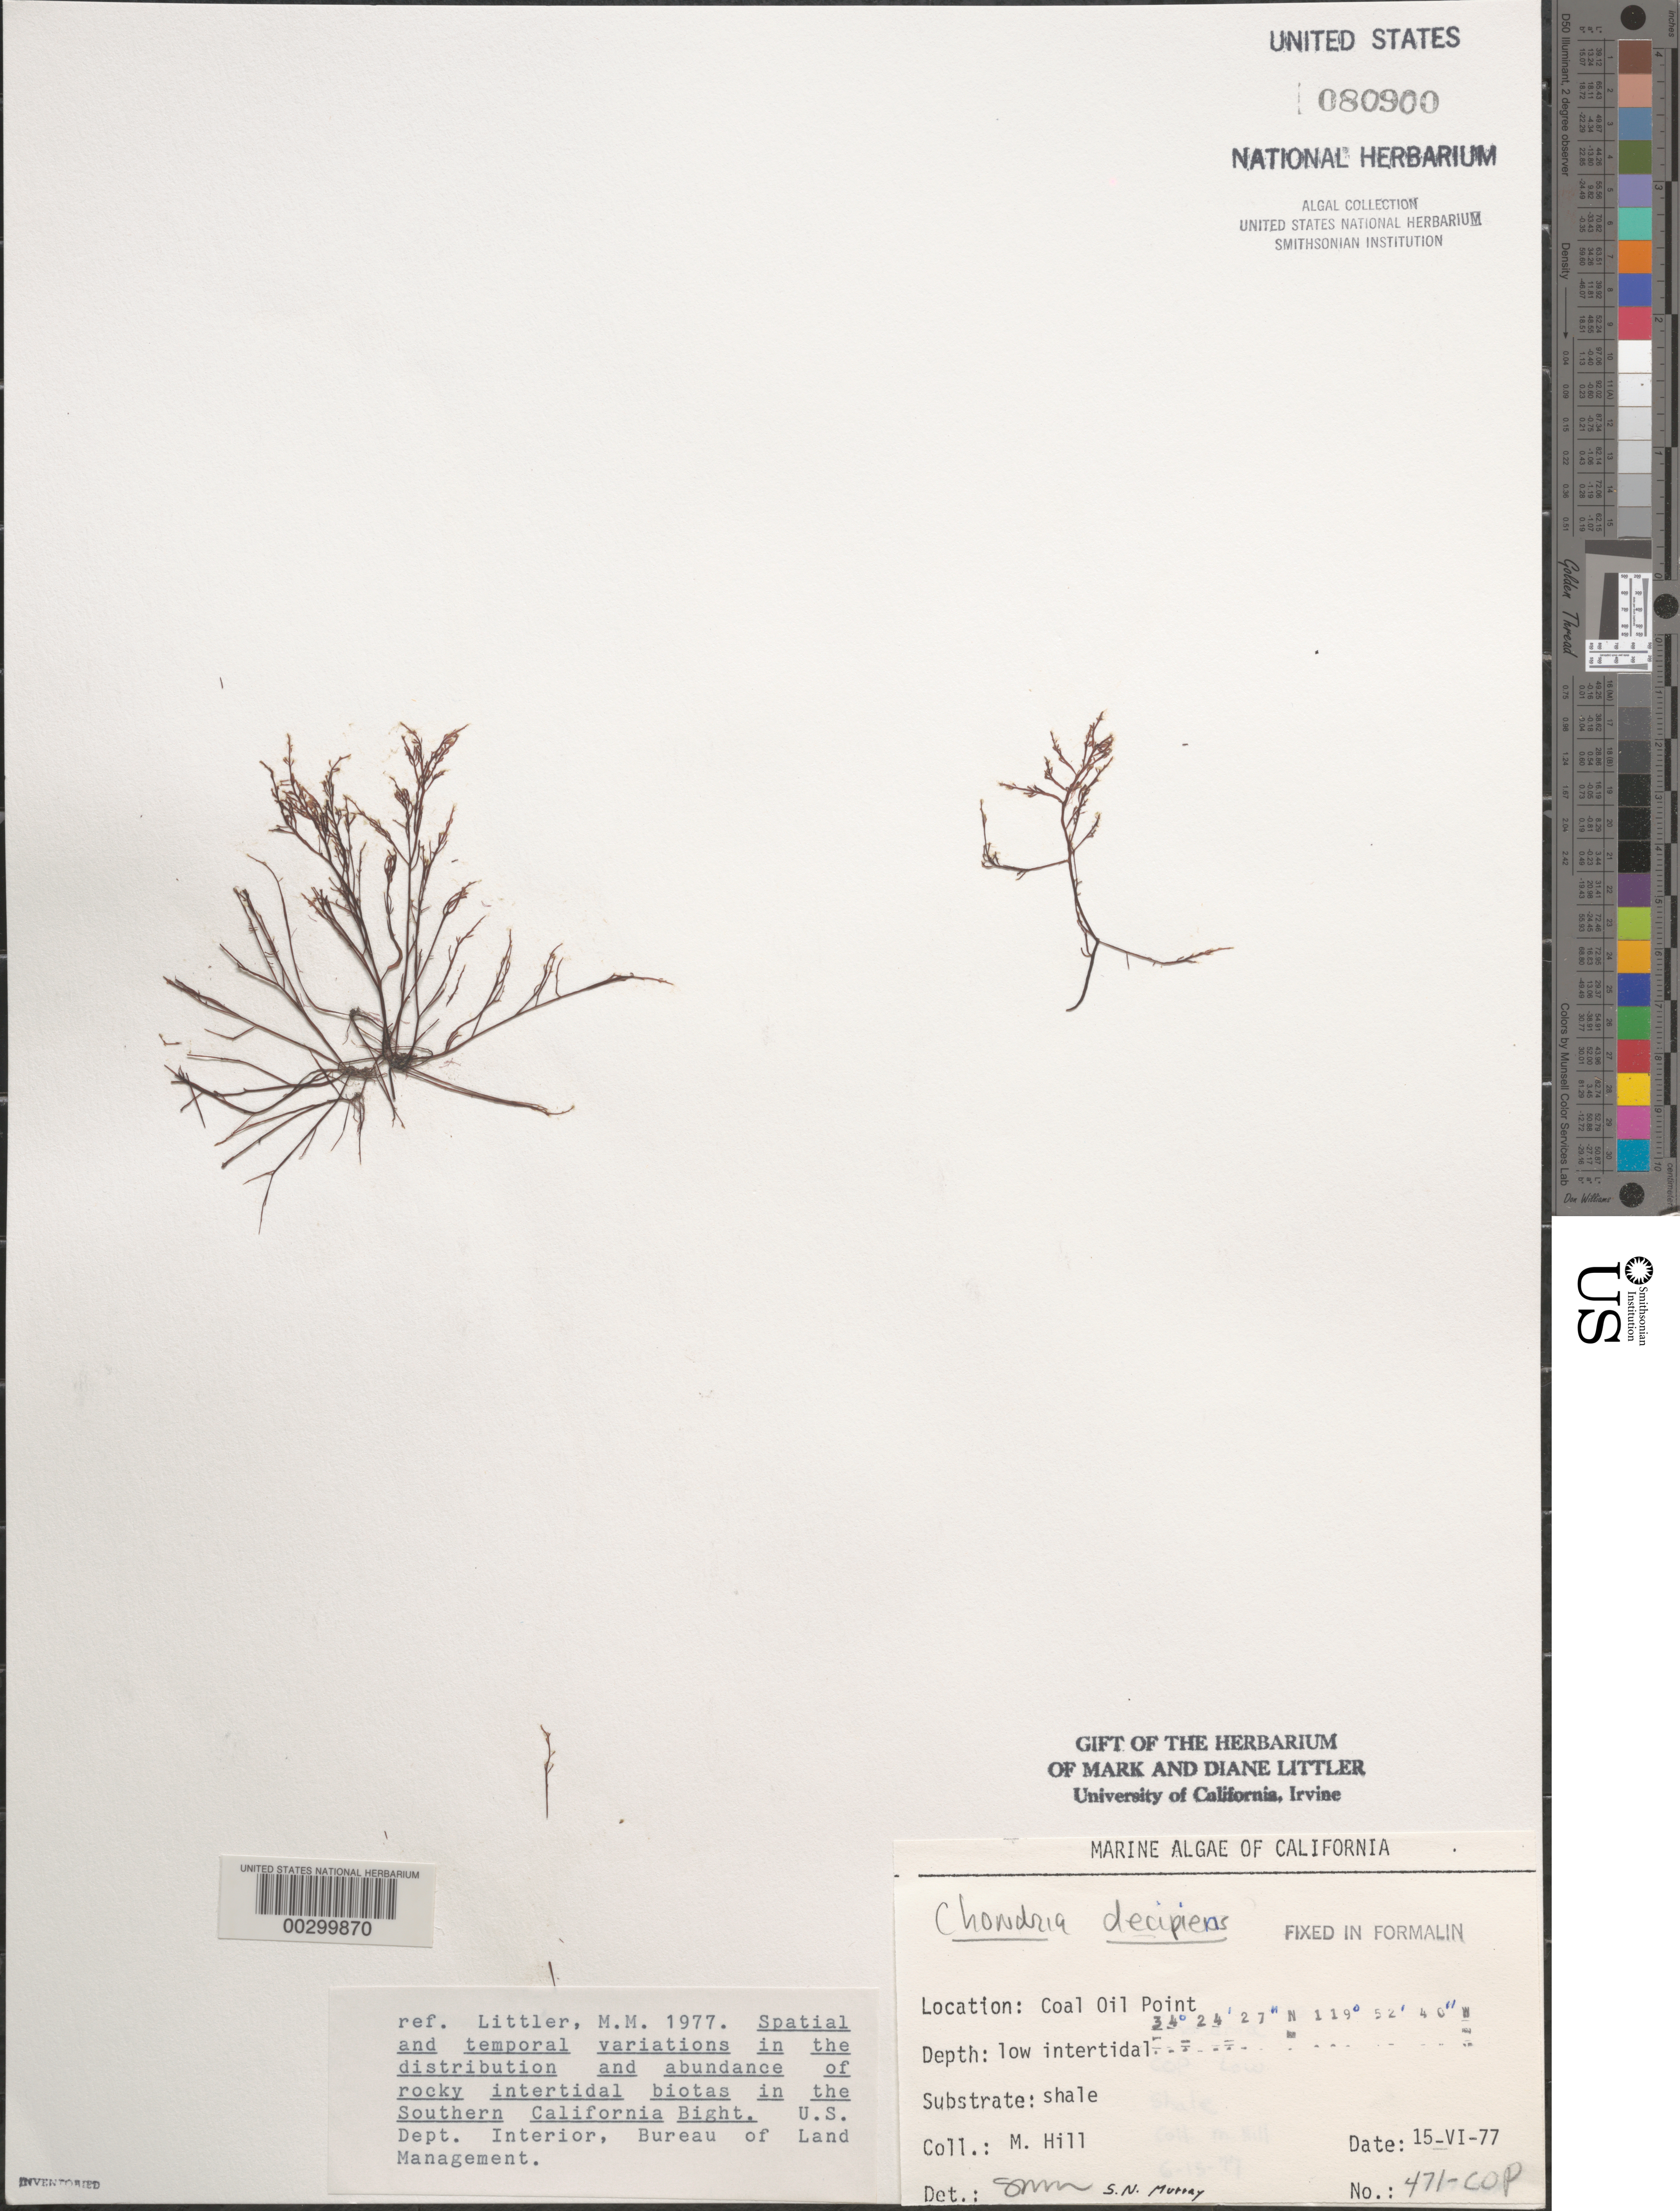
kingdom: Plantae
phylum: Rhodophyta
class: Florideophyceae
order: Ceramiales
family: Rhodomelaceae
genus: Chondria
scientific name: Chondria decipiens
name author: Kylin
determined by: Murray, S. N.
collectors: M. Hill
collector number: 471-cop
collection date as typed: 15 Jun 1977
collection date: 1977-06-15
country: United States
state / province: California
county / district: Santa Barbara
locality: Coal Oil Point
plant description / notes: BLM-SOCALBIGHT Rocky Intertidal Survey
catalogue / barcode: US 80900